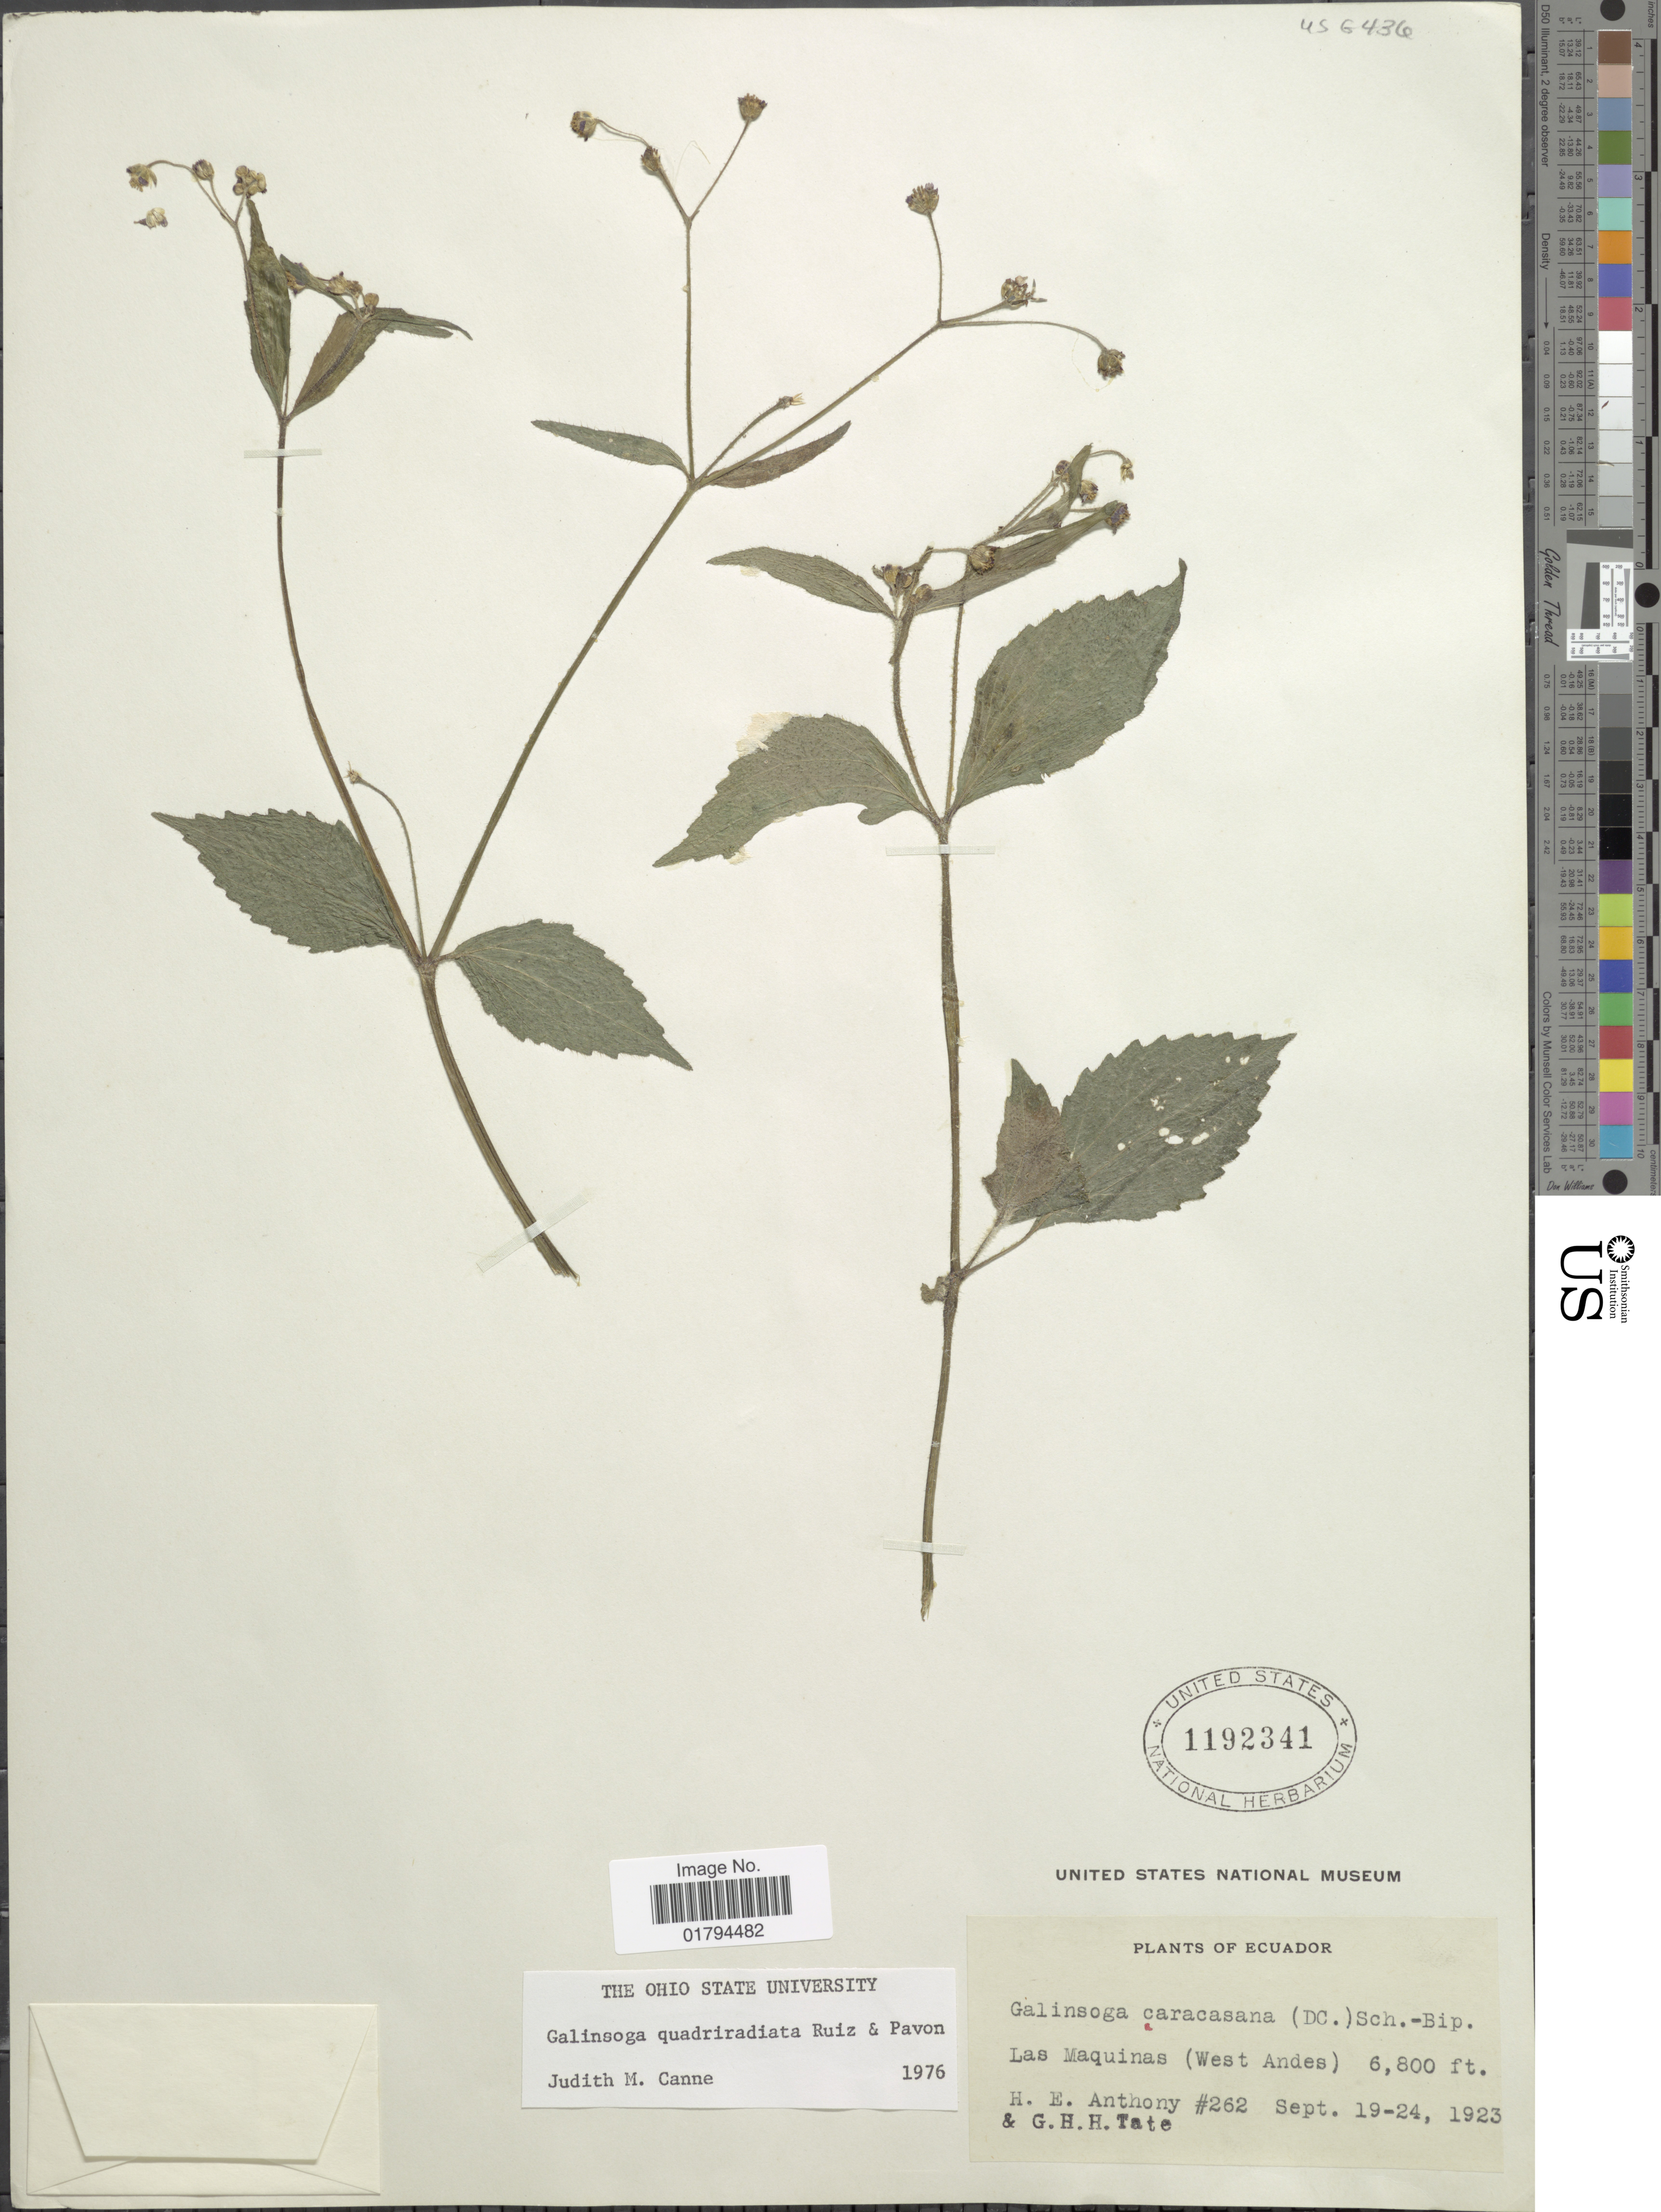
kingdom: Plantae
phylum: Tracheophyta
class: Magnoliopsida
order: Asterales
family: Asteraceae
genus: Galinsoga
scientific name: Galinsoga quadriradiata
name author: Ruiz & Pav.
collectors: H. E. Anthony & G. H. H.Tate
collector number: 262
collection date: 1923-09-19/1923-09-24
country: Ecuador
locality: Las Maquinas (West Andes)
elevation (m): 2073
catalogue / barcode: US 1192341